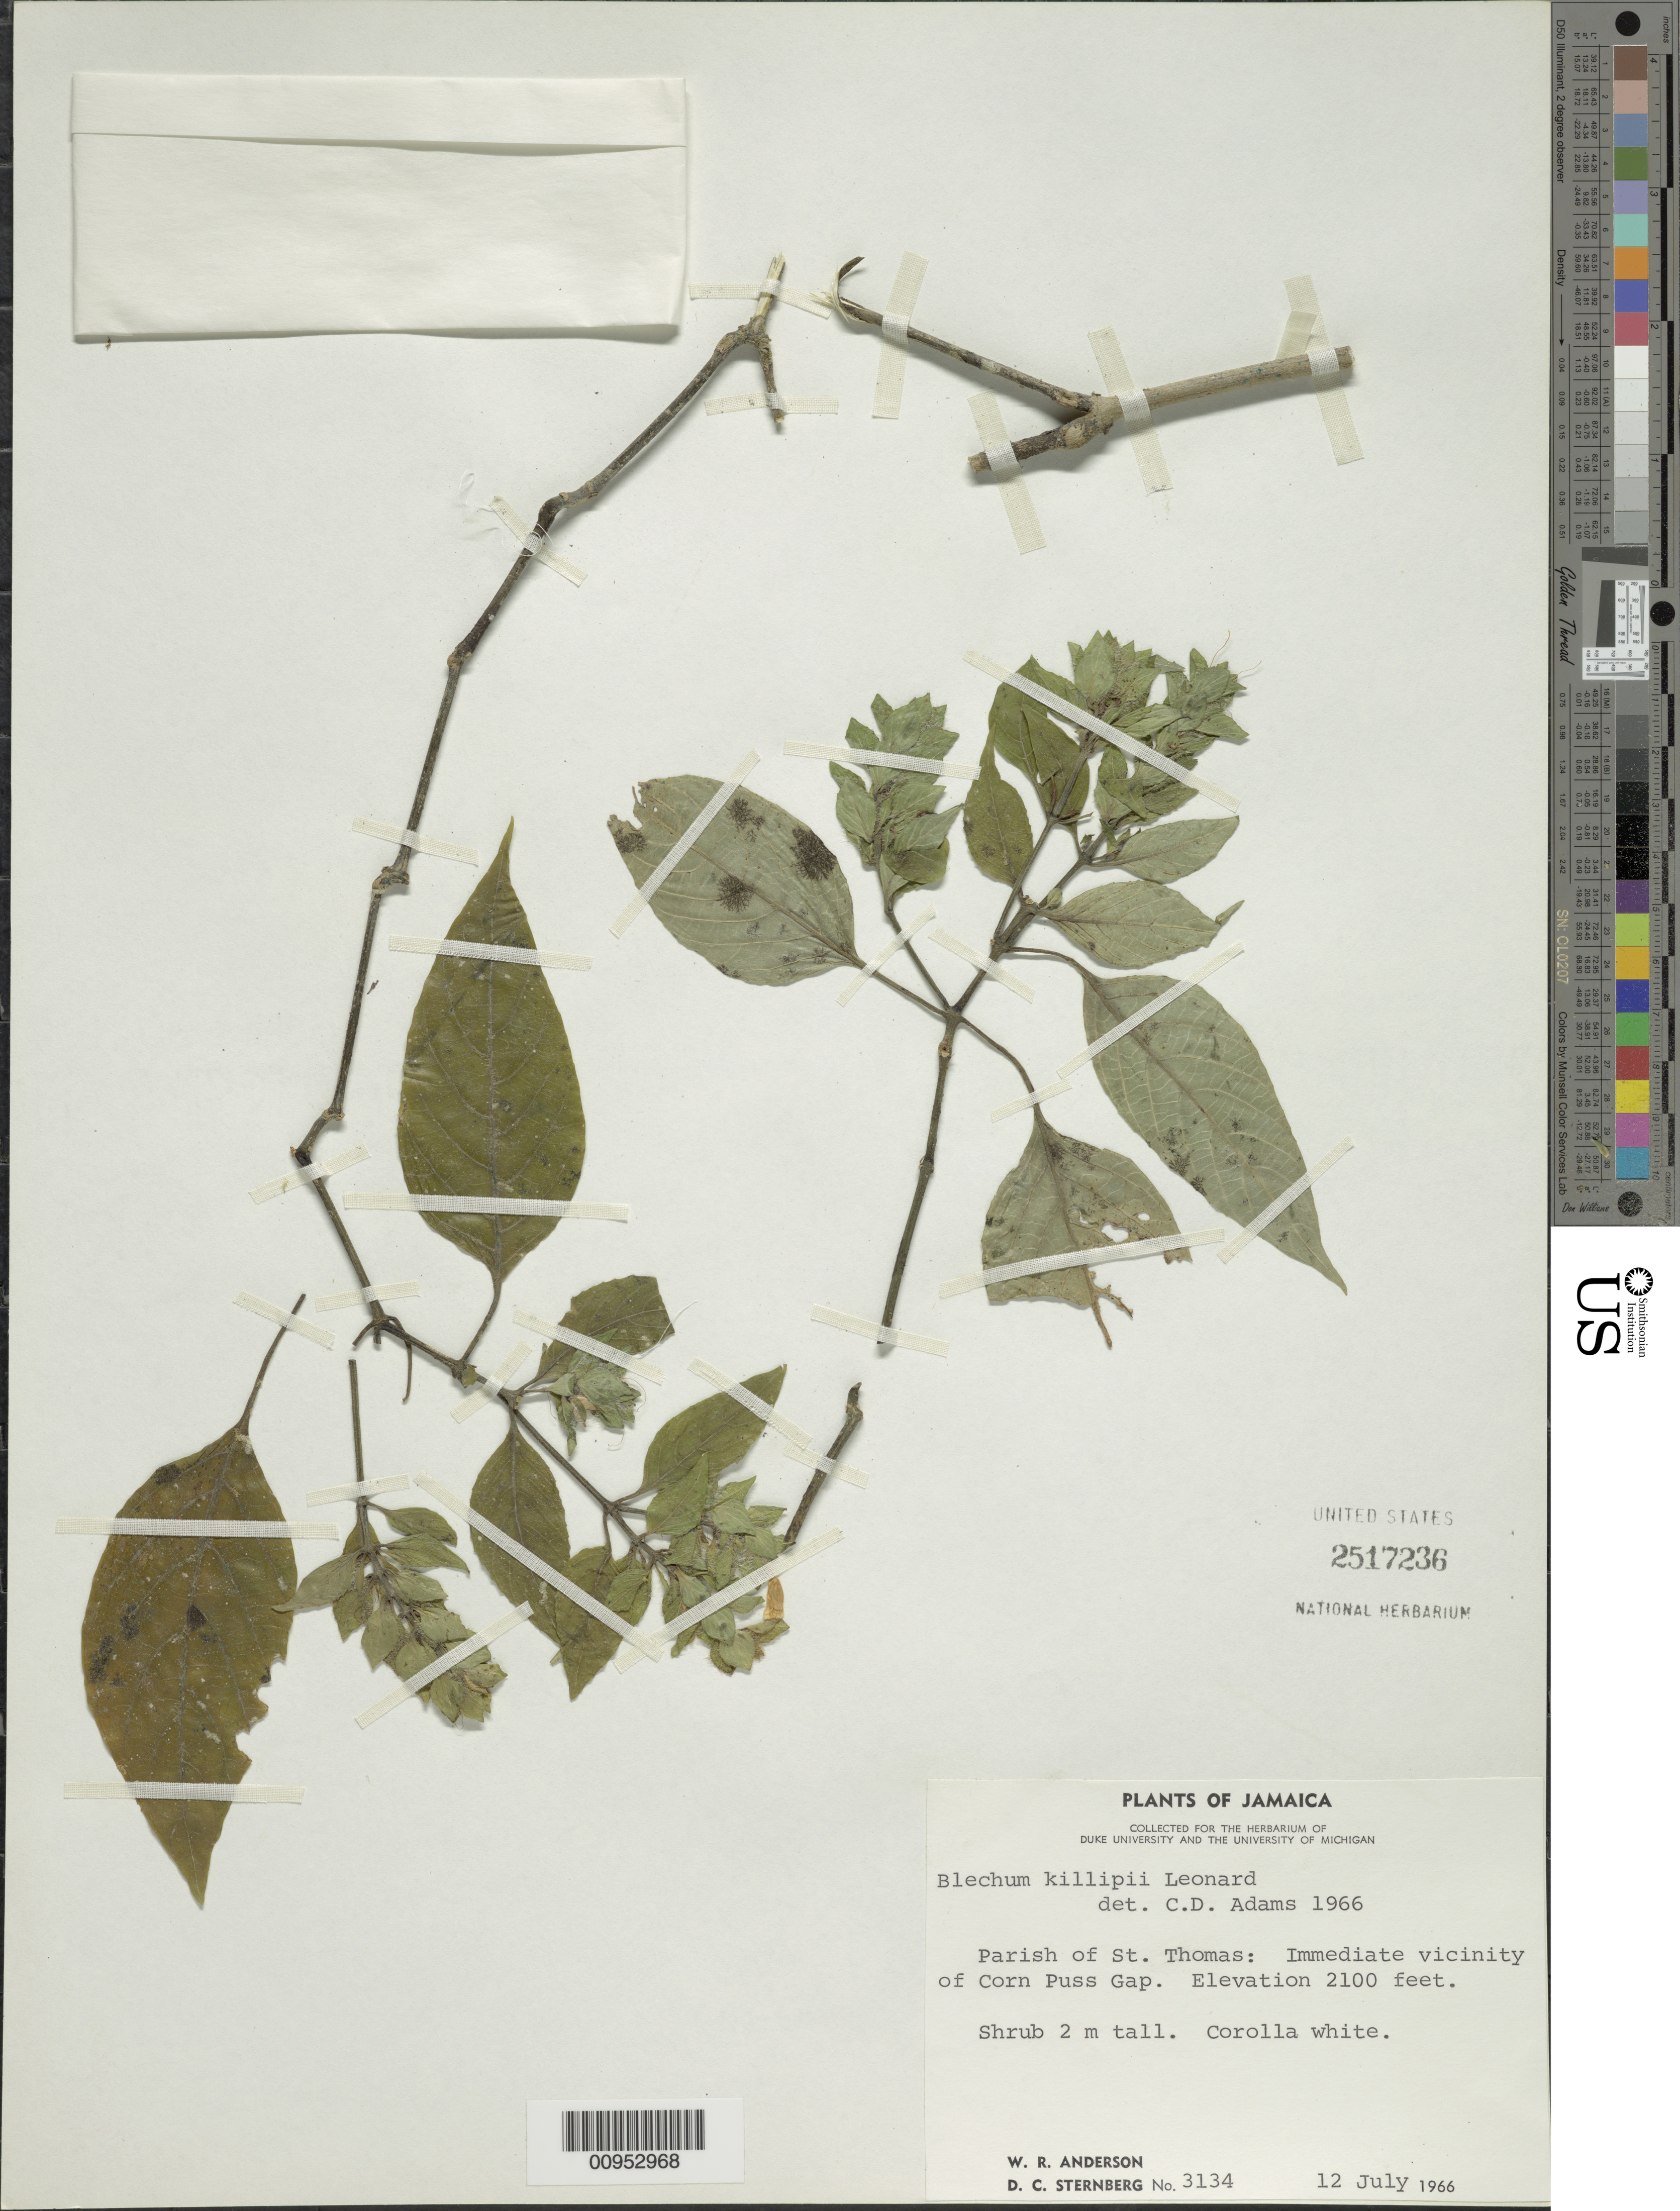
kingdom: Plantae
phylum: Tracheophyta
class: Magnoliopsida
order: Lamiales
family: Acanthaceae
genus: Blechum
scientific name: Blechum killipii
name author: Leonard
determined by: Adams, C. D.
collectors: W. R. Anderson & D. Sternberg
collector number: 3134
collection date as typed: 12 Jul 1966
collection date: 1966-07-12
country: Jamaica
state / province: Saint Thomas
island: Jamaica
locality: Vicinity of Corn Puss Gap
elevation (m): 640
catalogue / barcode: US 2517236